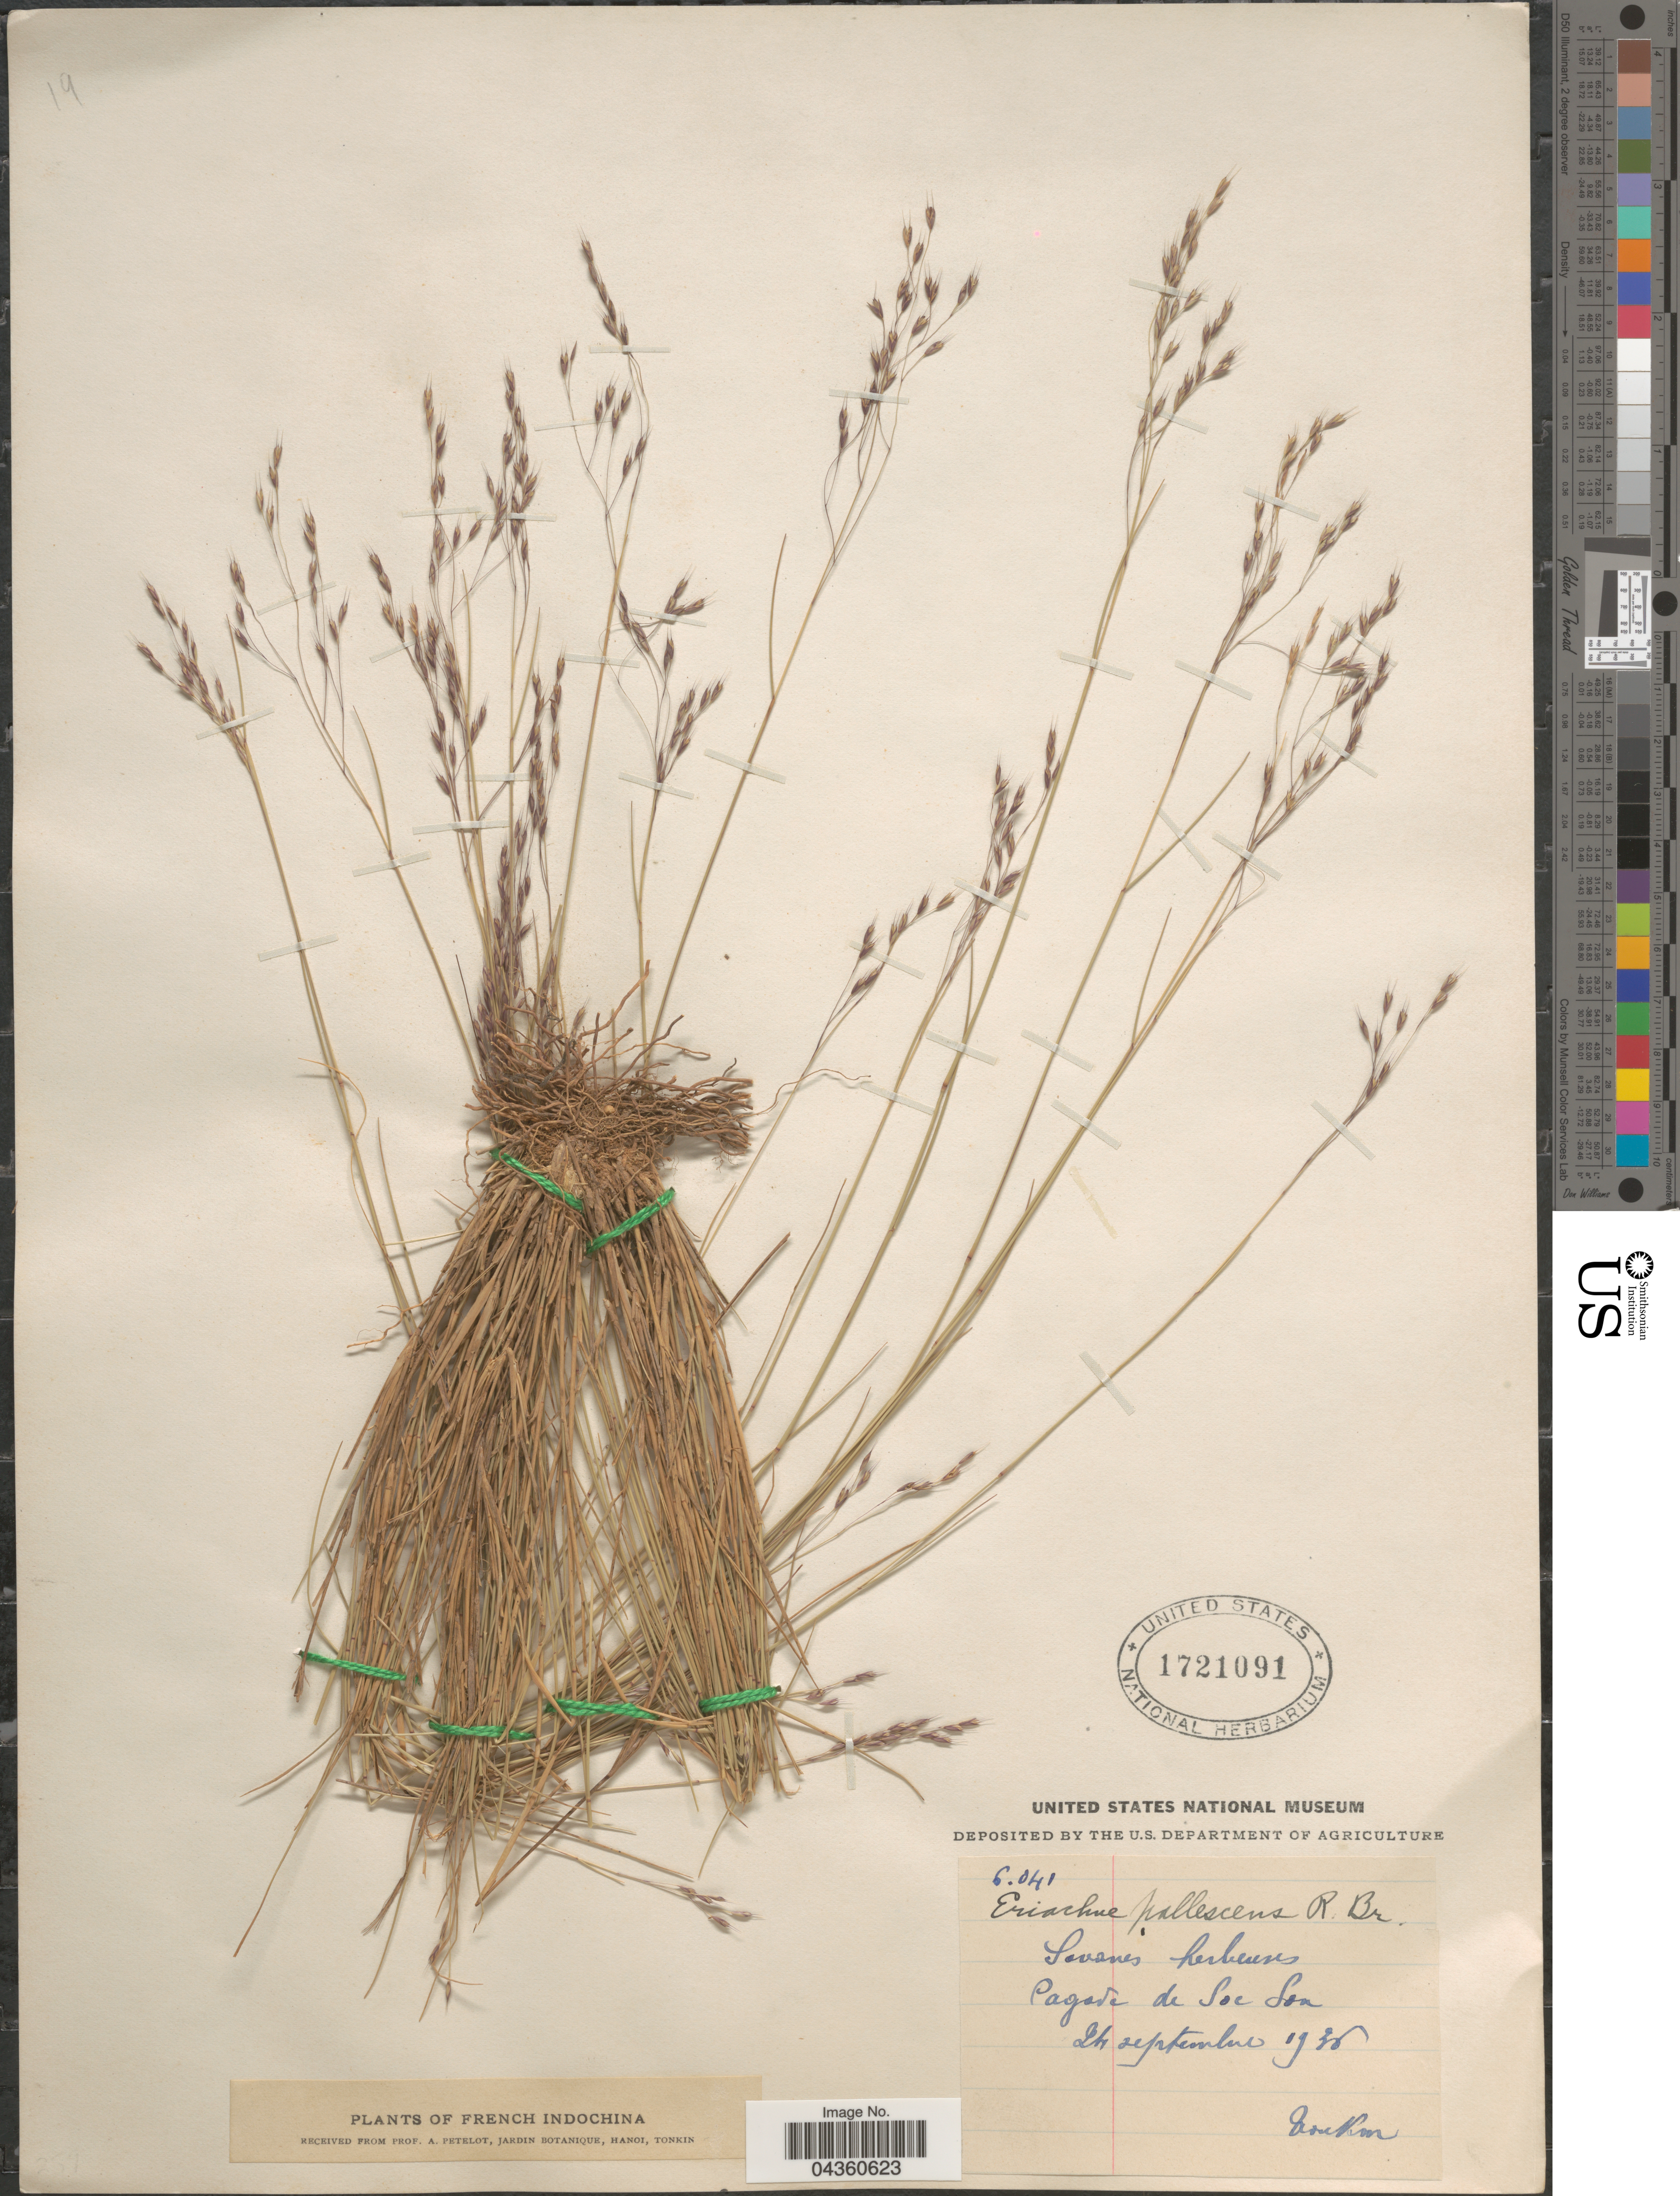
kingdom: Plantae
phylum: Tracheophyta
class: Liliopsida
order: Poales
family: Poaceae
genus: Eriachne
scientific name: Eriachne pallescens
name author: R. Br.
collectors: A. Petelot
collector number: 6041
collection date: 1936-09-24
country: Vietnam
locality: French Indochina. Pagode de Soc Son. Tonkin.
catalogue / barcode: US 1721091